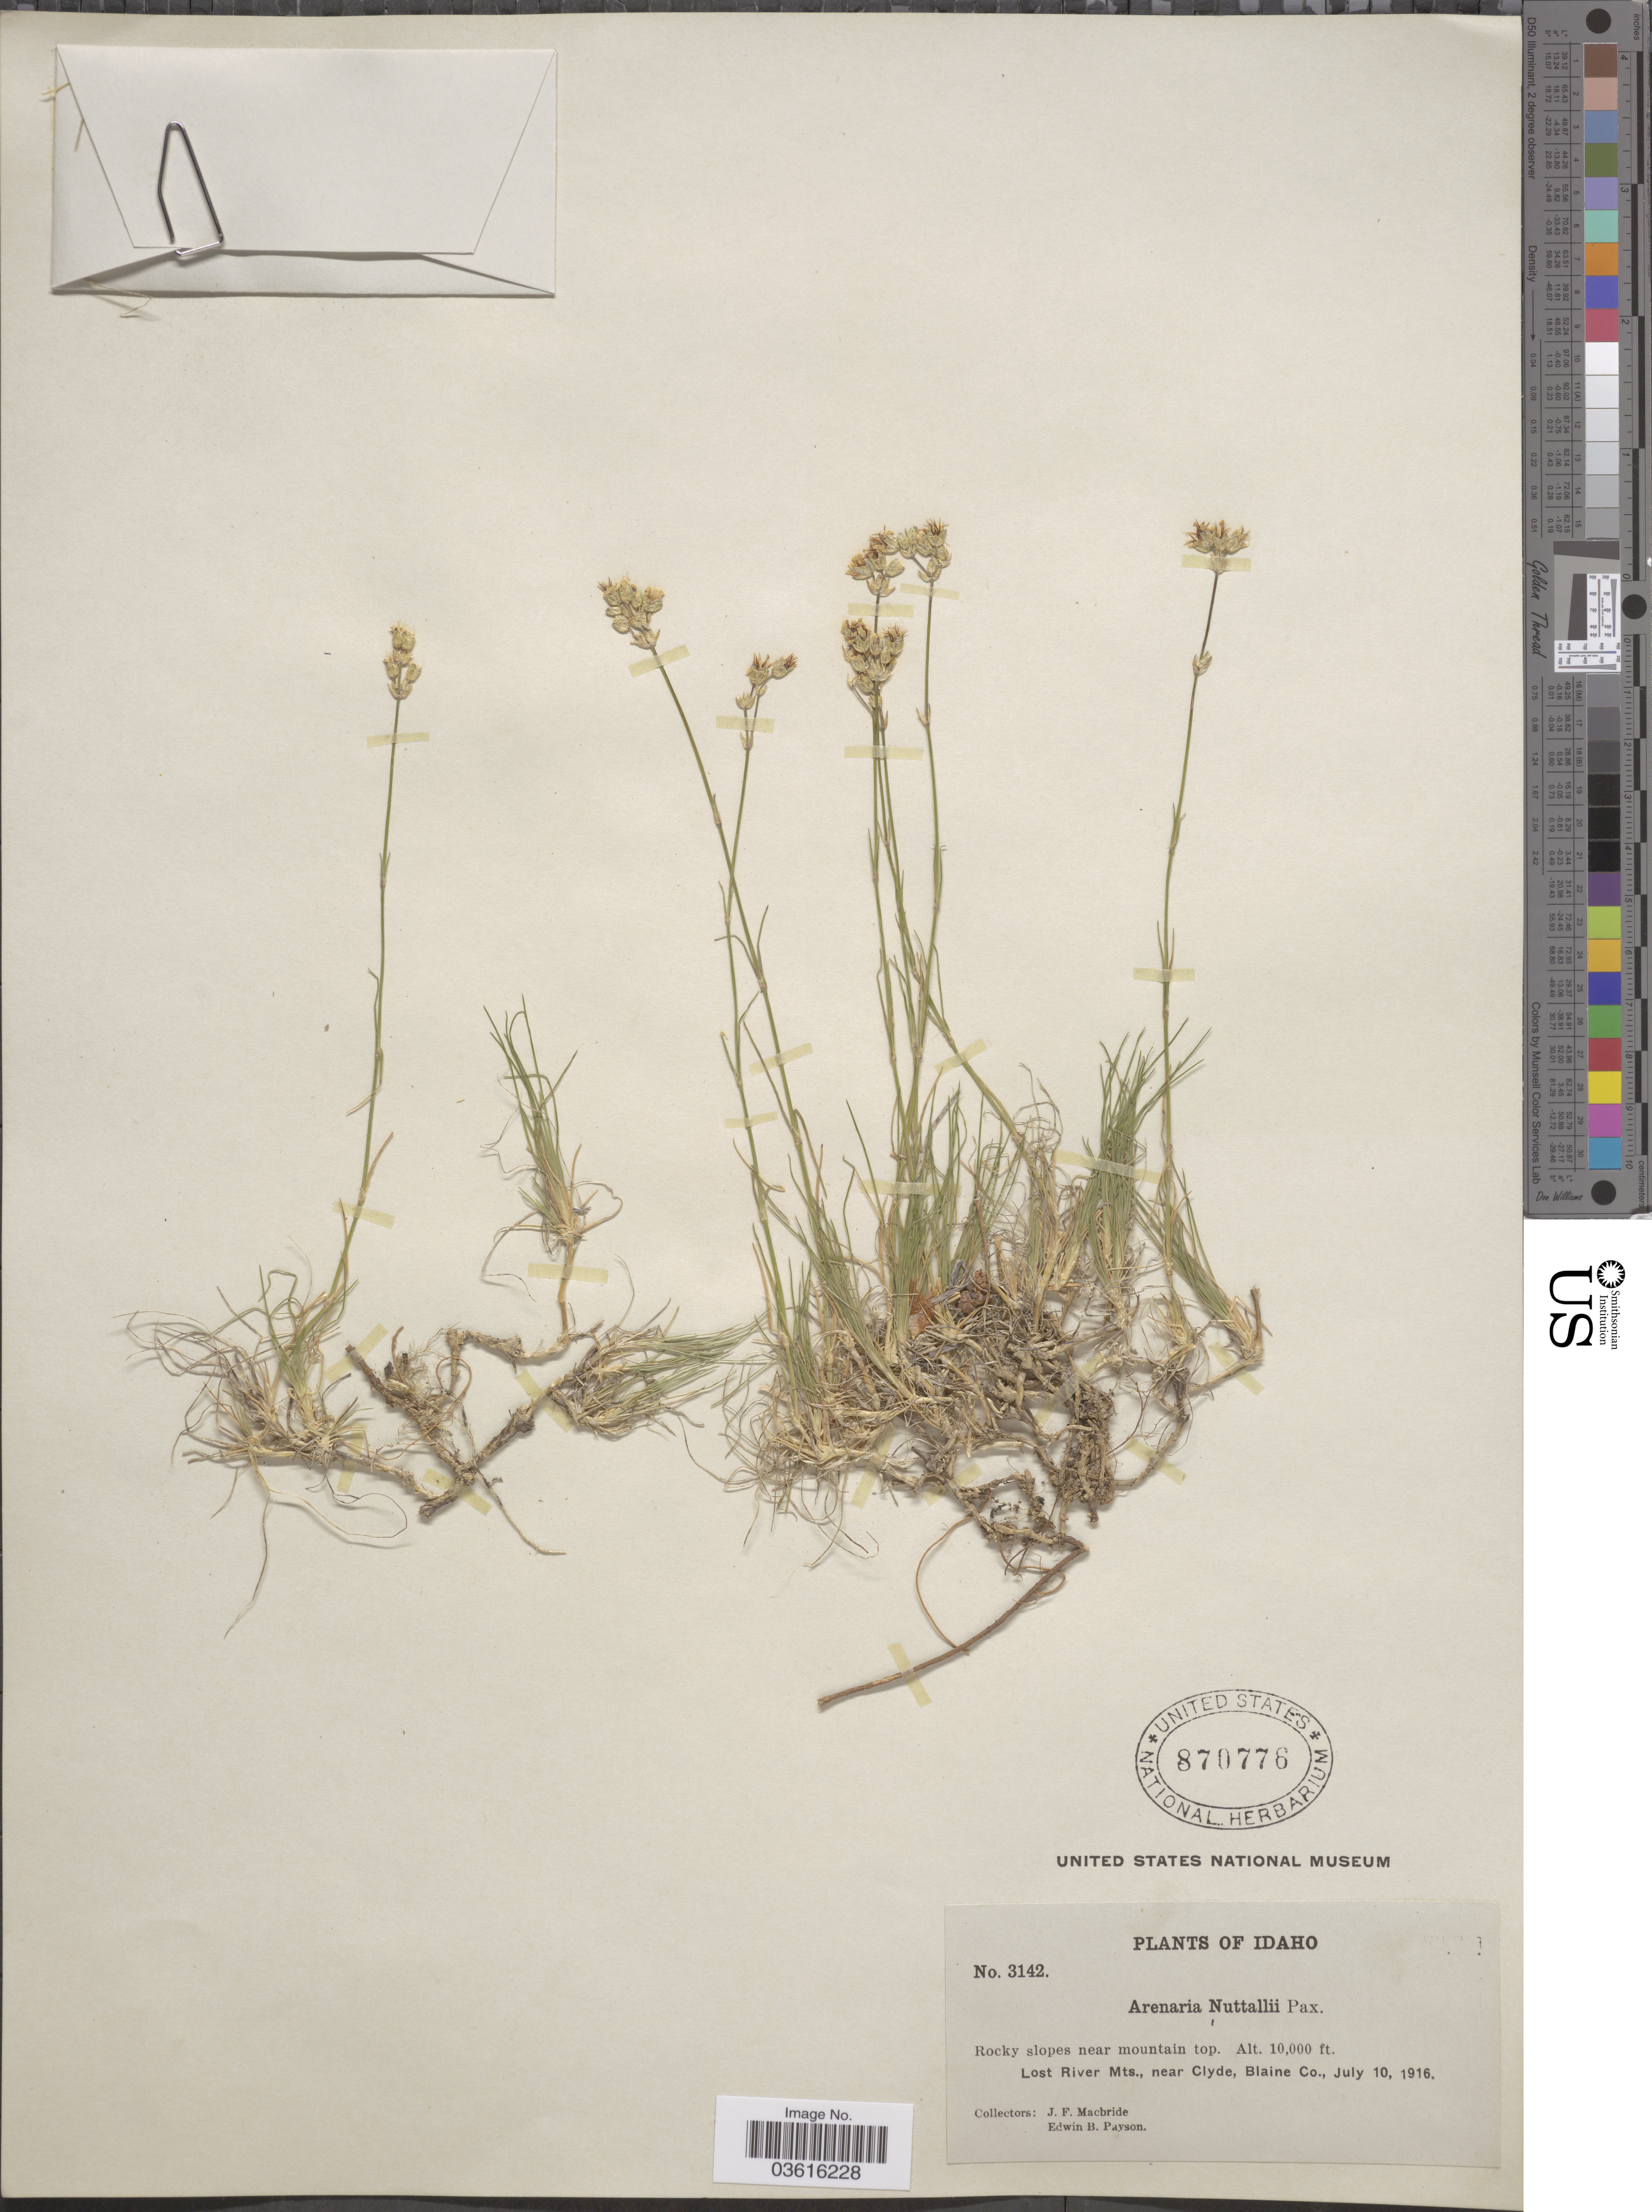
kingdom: Plantae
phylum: Tracheophyta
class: Magnoliopsida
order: Caryophyllales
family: Caryophyllaceae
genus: Minuartia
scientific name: Minuartia nuttallii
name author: (Pax) Briq.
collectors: J. F. Macbride & E. B. Payson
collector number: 3142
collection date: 1916-07-10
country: United States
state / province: Idaho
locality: Rocky slopes near mountain top. Lost River Mts., near Clyde, Blaine Co.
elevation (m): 3048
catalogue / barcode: US 870776